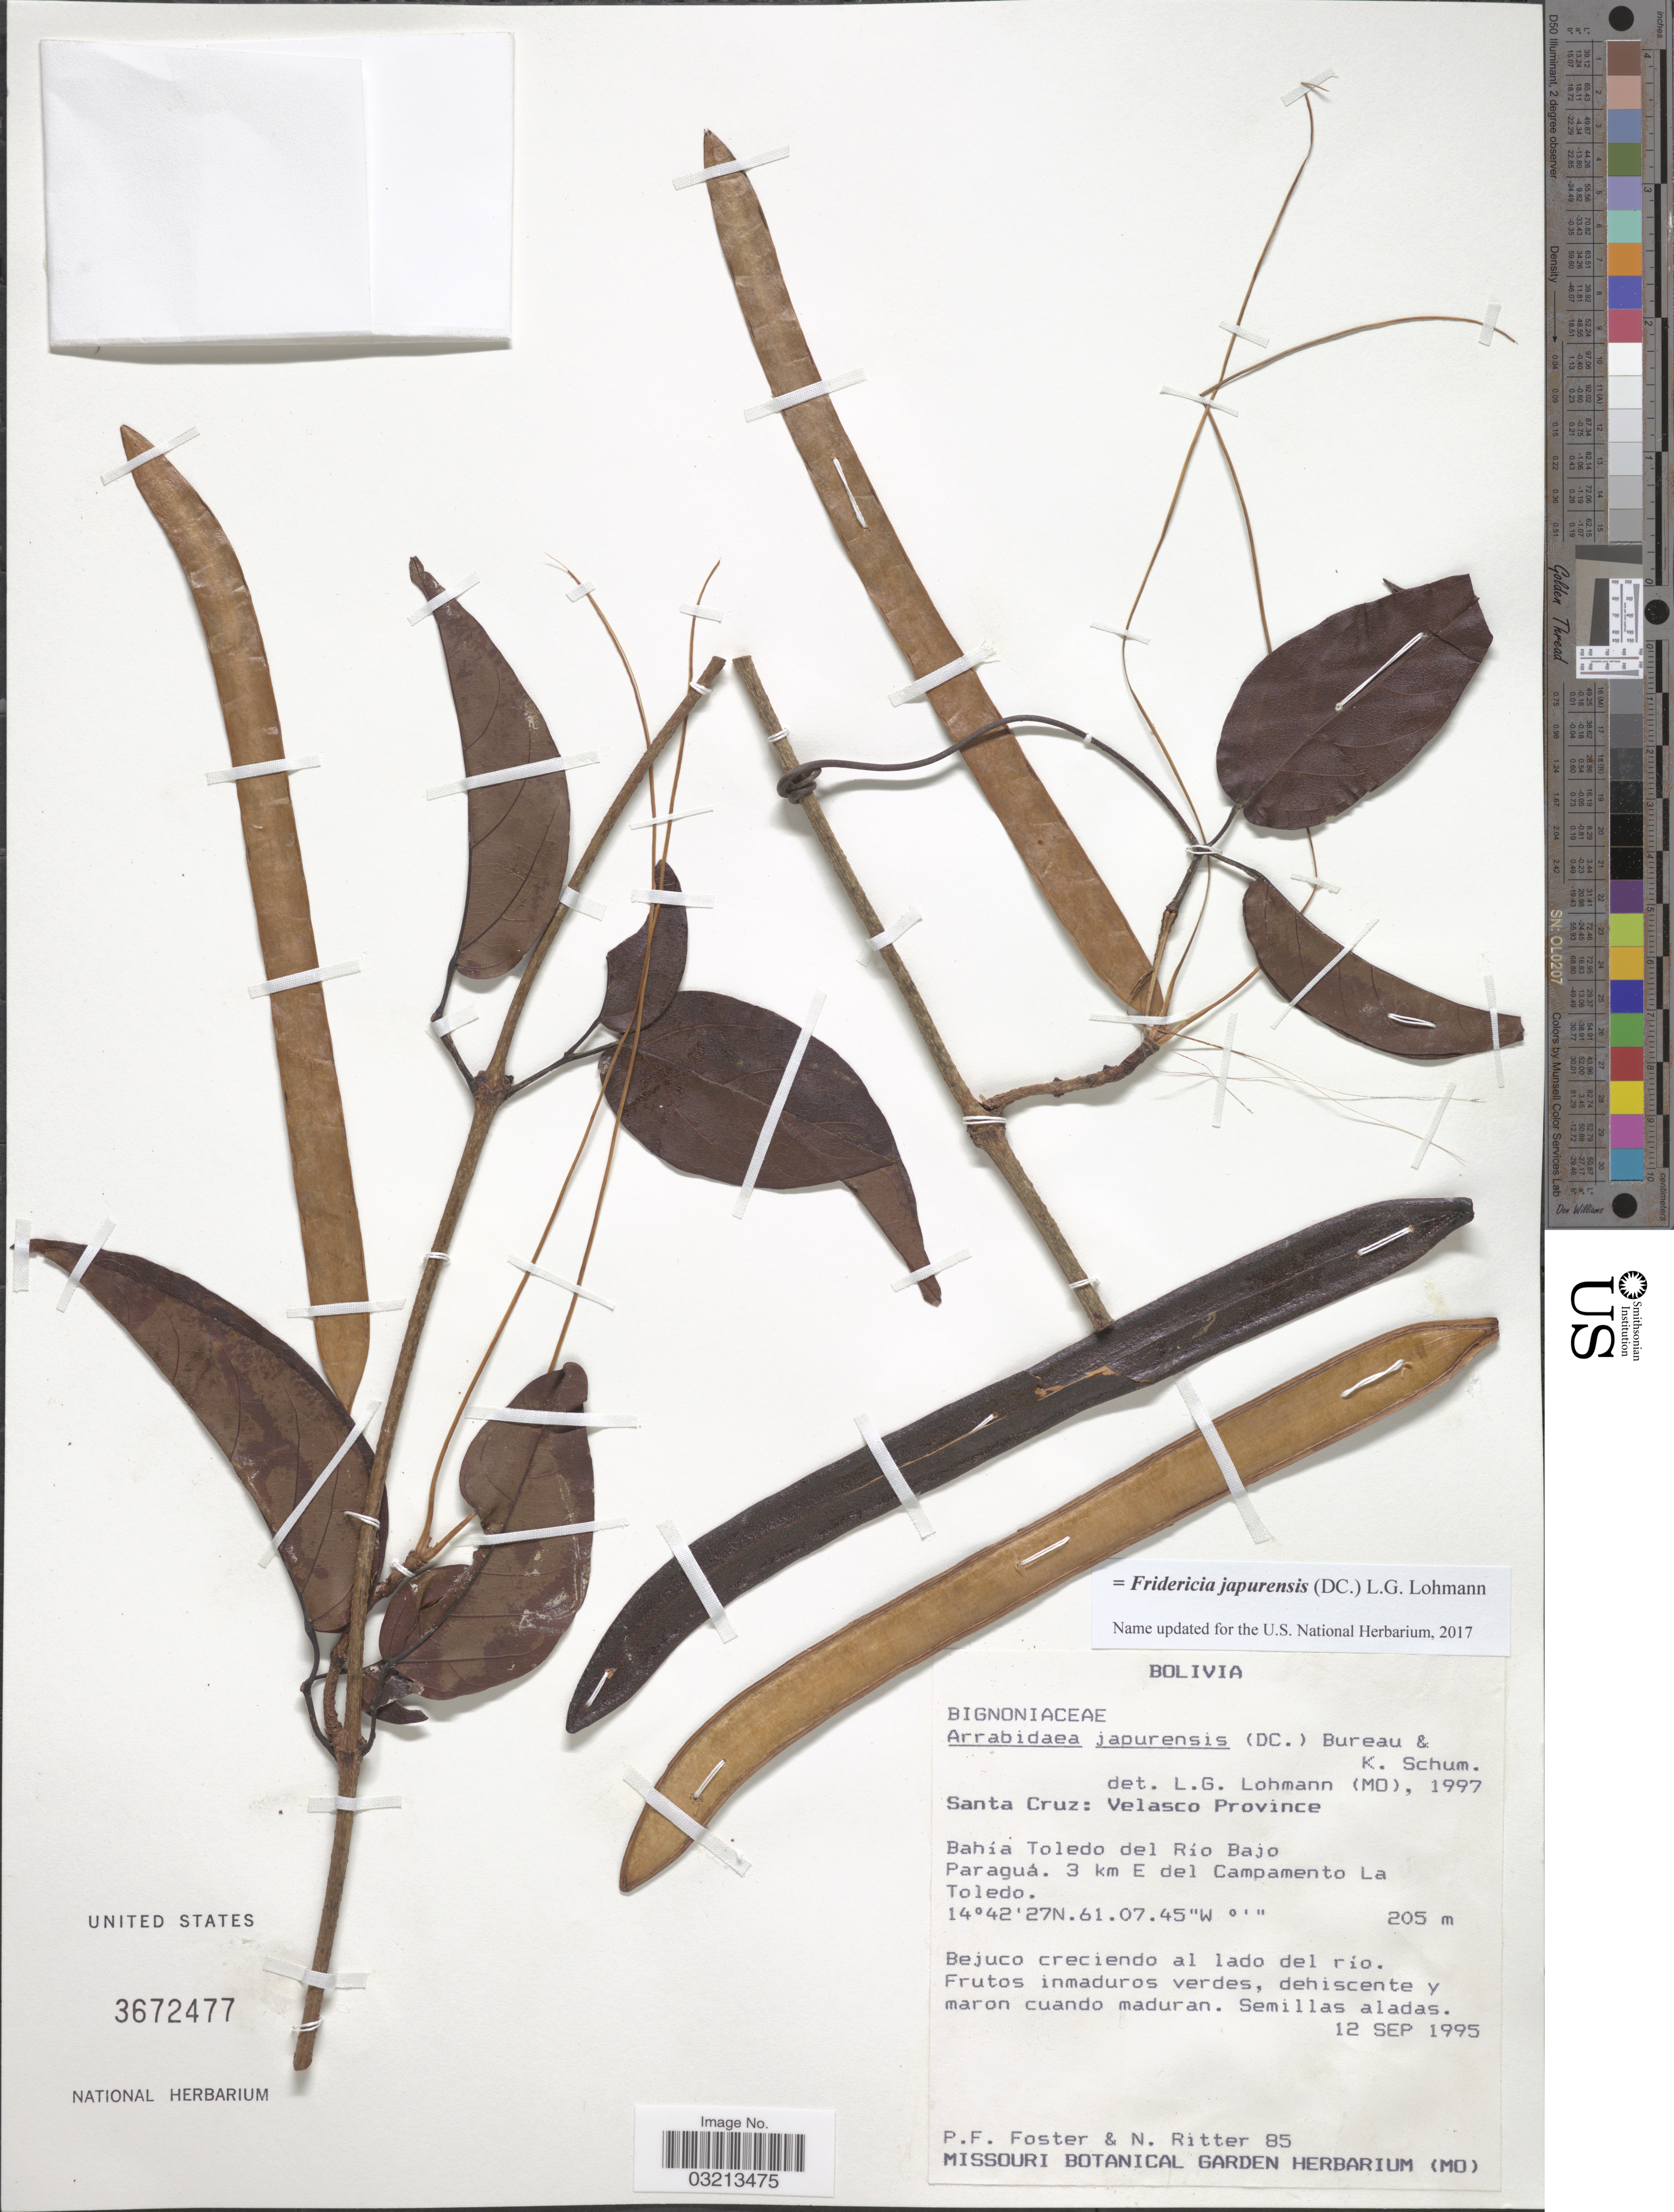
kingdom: Plantae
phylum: Tracheophyta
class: Magnoliopsida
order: Lamiales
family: Bignoniaceae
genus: Fridericia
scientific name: Fridericia japurensis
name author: (DC.) L.G. Lohmann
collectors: P. Foster & N. Ritter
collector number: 85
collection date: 1995-09-12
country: Bolivia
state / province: Santa Cruz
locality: Velasco Province. Bahía Toledo del Río Bajo, Paraguá. 3 km E del Campamento La Toledo.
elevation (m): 205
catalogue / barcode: US 3672477